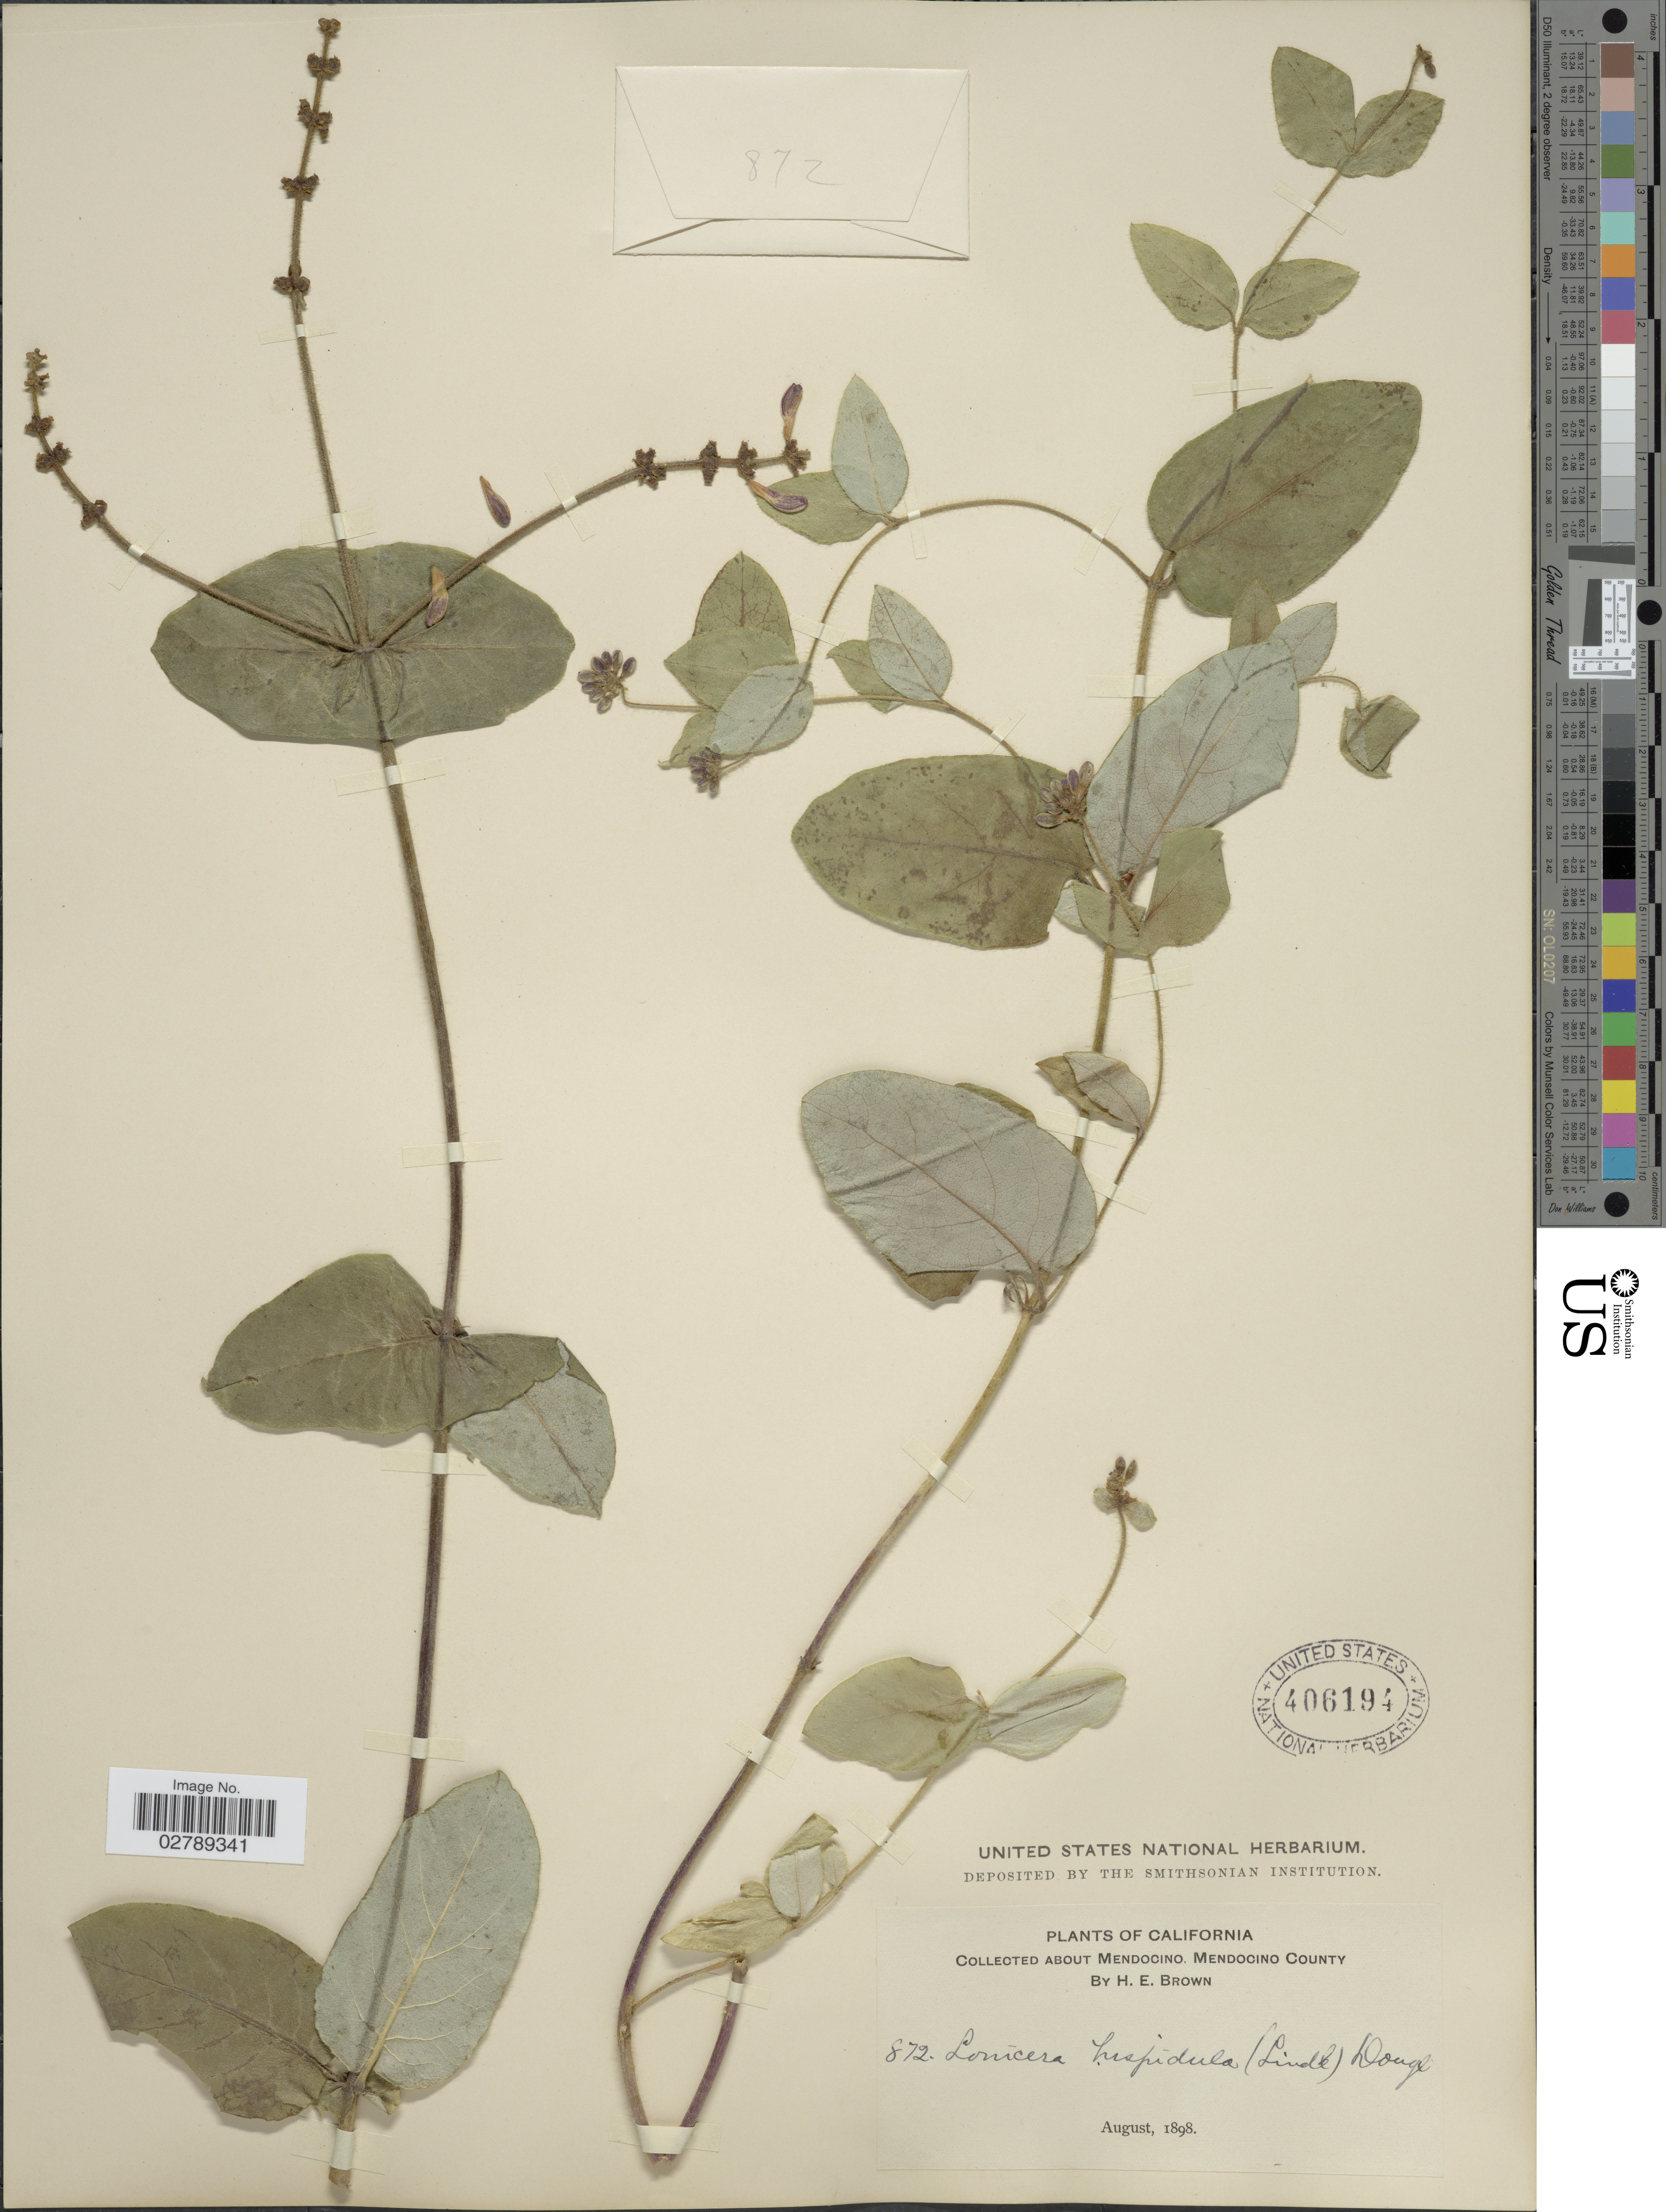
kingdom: Plantae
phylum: Tracheophyta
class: Magnoliopsida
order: Dipsacales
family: Caprifoliaceae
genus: Lonicera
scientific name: Lonicera hispidula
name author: Douglas ex Lindl.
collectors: H. E. Brown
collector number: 872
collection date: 1898-08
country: United States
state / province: California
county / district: Mendocino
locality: Mendocino. Mendocino County.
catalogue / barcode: US 406194